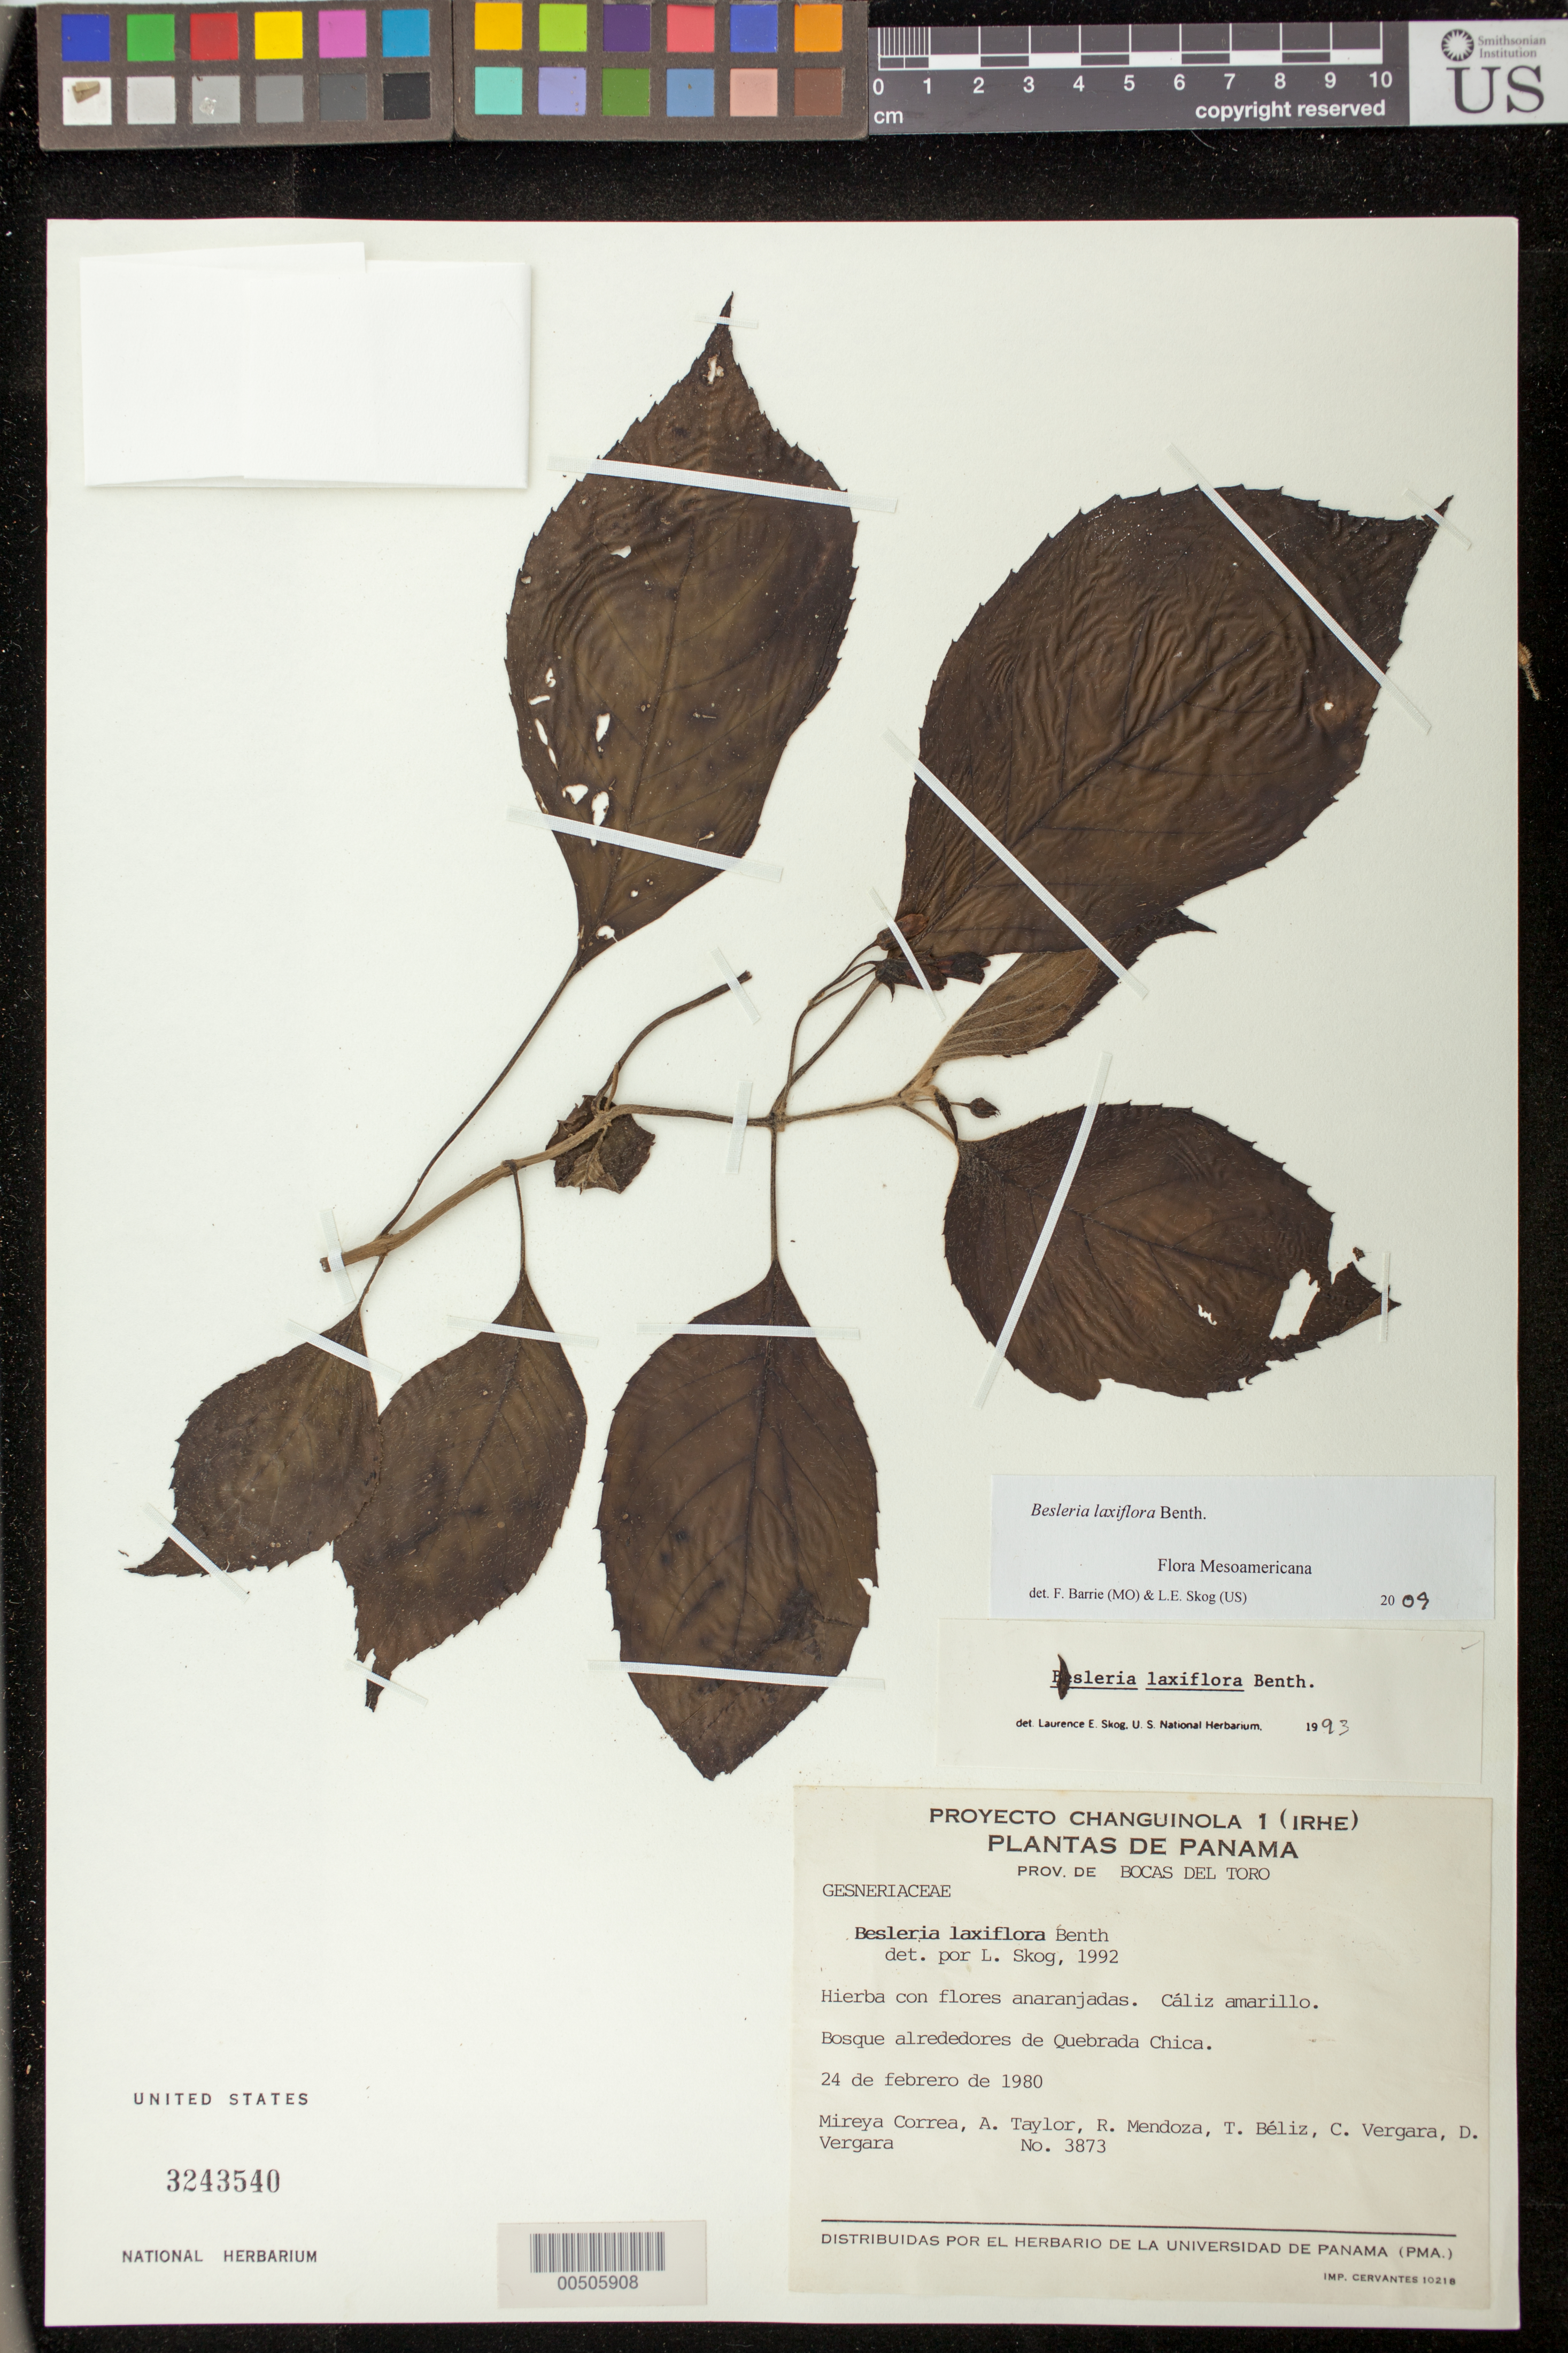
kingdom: Plantae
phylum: Tracheophyta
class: Magnoliopsida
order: Lamiales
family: Gesneriaceae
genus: Besleria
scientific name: Besleria laxiflora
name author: Benth.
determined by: Skog, Laurence E.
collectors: M. D. Corrêa-A., A. Taylor, R. Mendoza, T. Béliz, C. Vergara & D. Vergara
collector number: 3873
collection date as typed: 24 Feb 1980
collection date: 1980-02-24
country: Panama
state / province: Bocas del Toro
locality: Alrededor de Quebrada Chica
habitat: Bosque y playa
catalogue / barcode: US 3243540